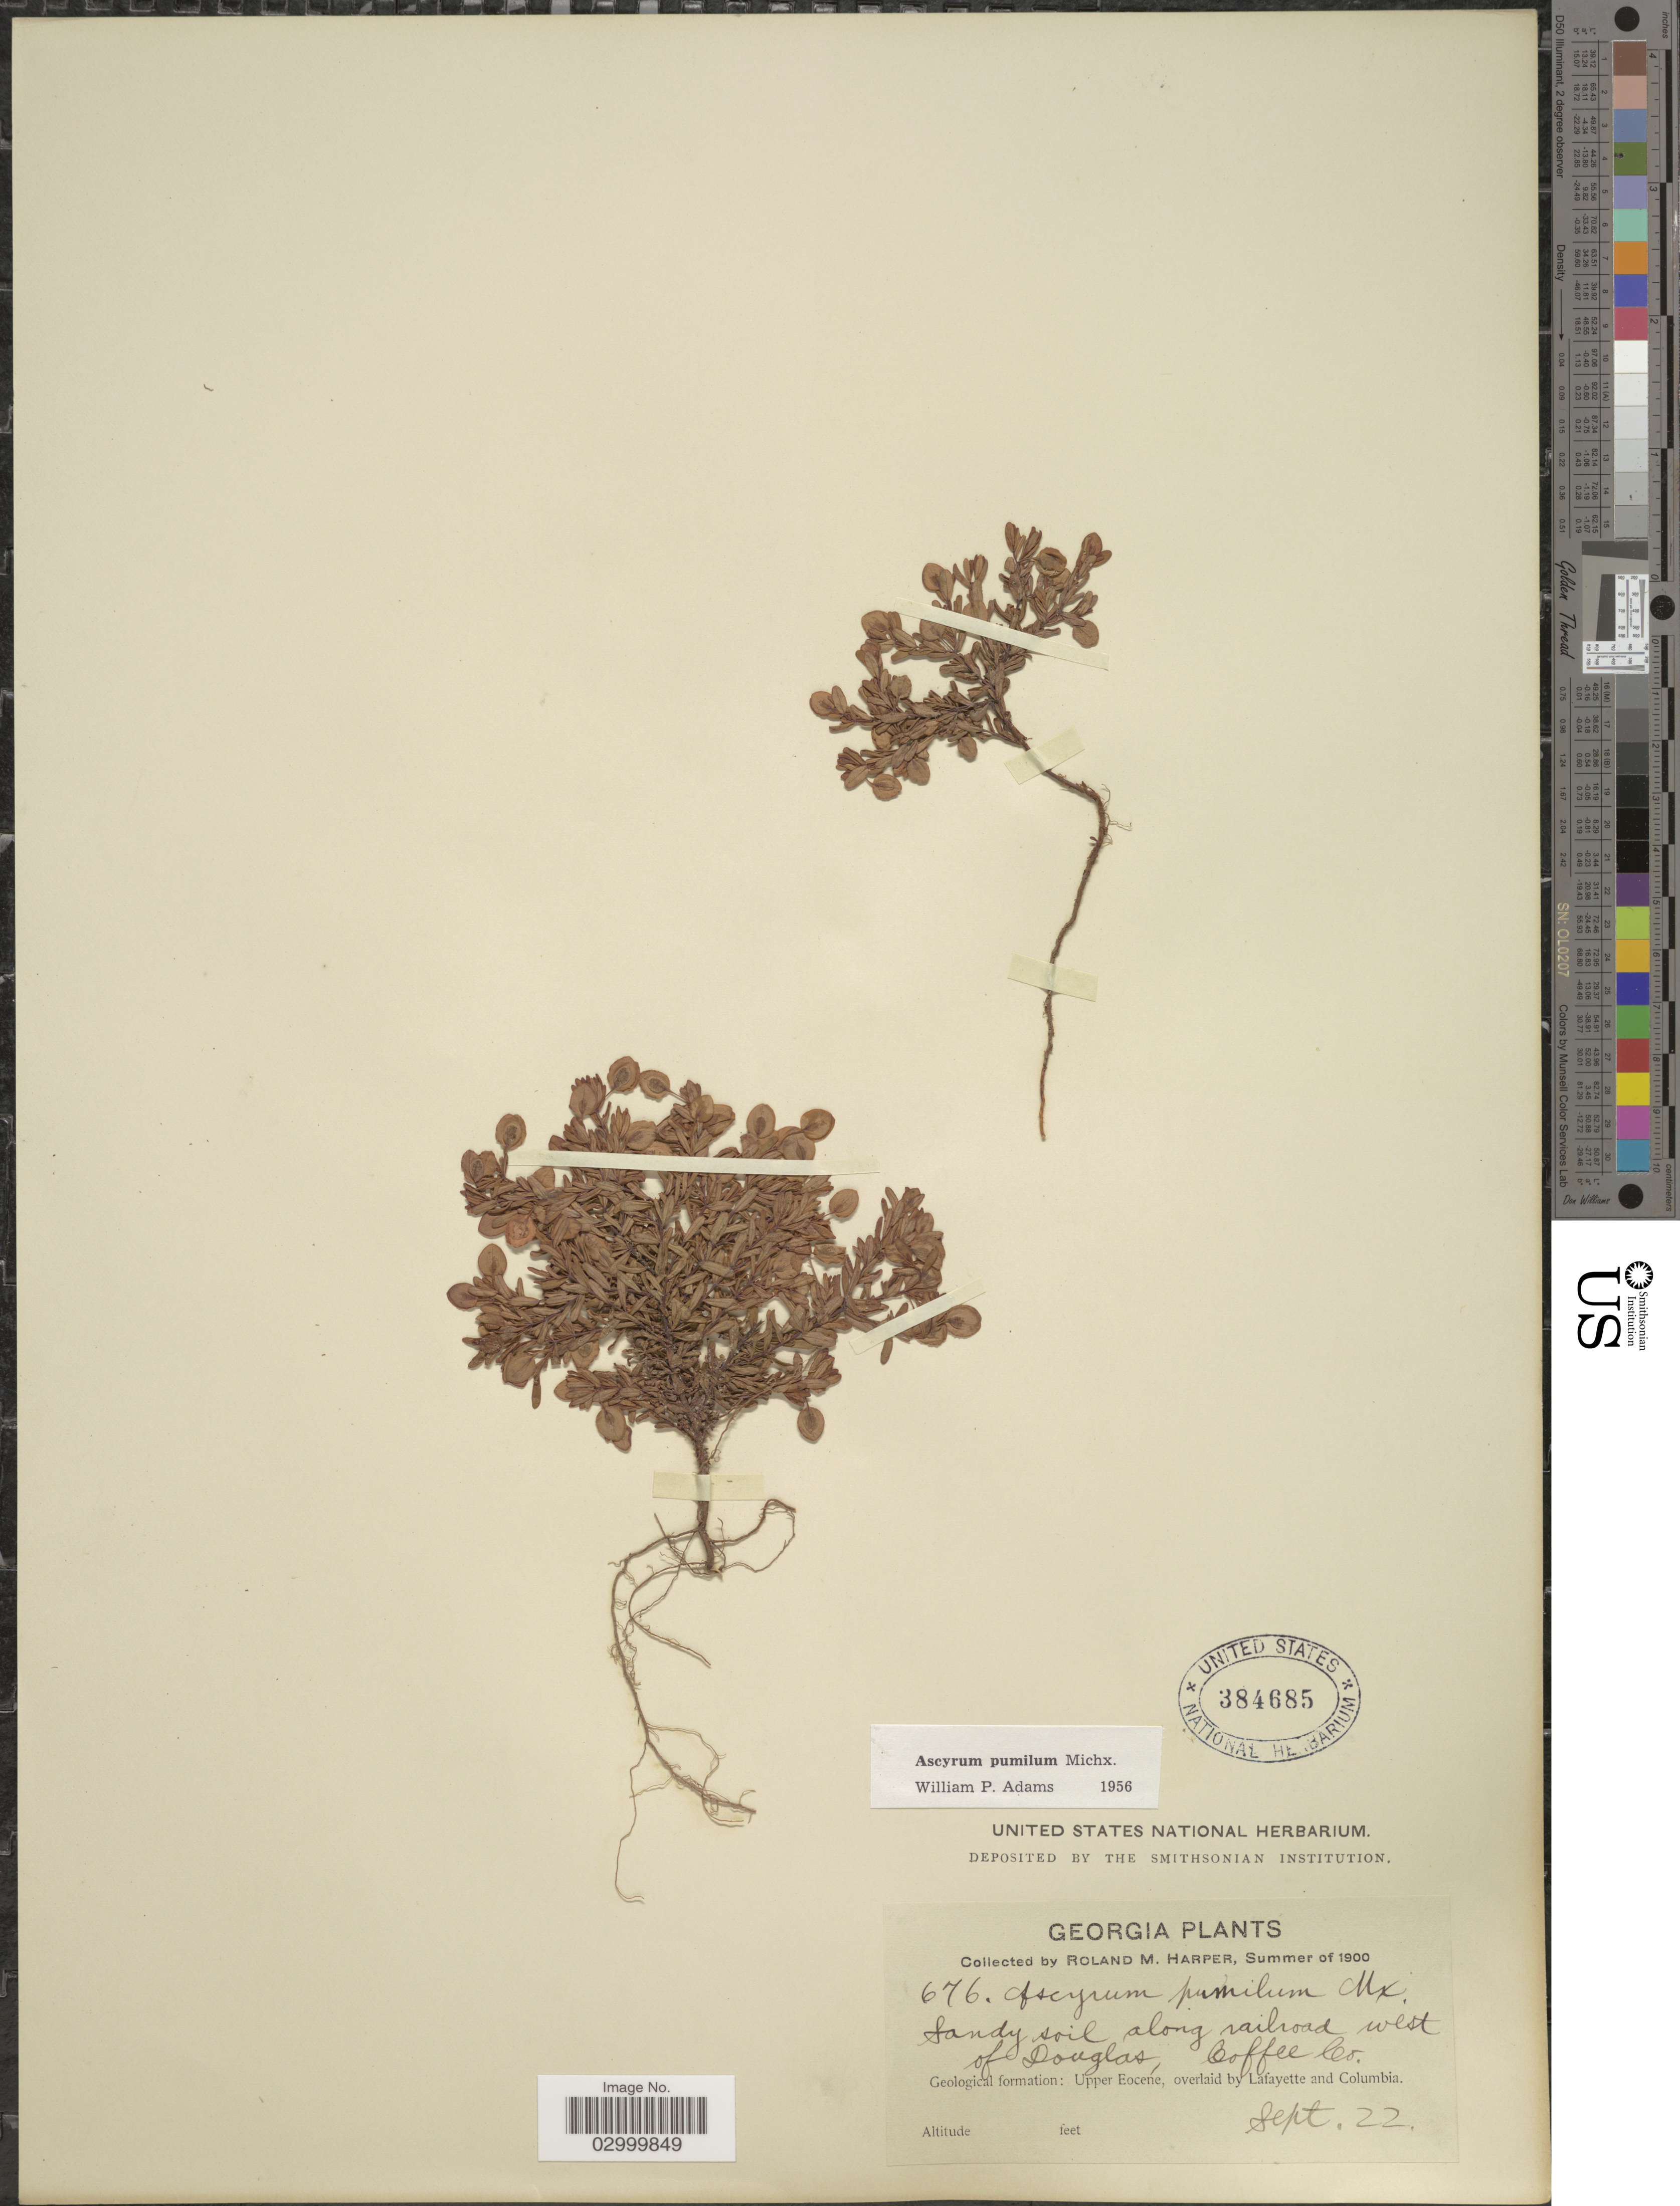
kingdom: Plantae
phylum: Tracheophyta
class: Magnoliopsida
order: Malpighiales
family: Hypericaceae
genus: Hypericum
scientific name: Hypericum suffructicosum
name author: W.P. Adams & N. Robson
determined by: Strong, Mark T., (BOT), Smithsonian Institution - National Museum of Natural History (UNITED STATES)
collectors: R. M. Harper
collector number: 676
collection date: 1900-09-22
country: United States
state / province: Georgia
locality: Sandy soil along railroad west of Douglas, Coffee Co. Geological formation: Upper Eocene, overlaid by Lafayette and Columbia.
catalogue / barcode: US 384685